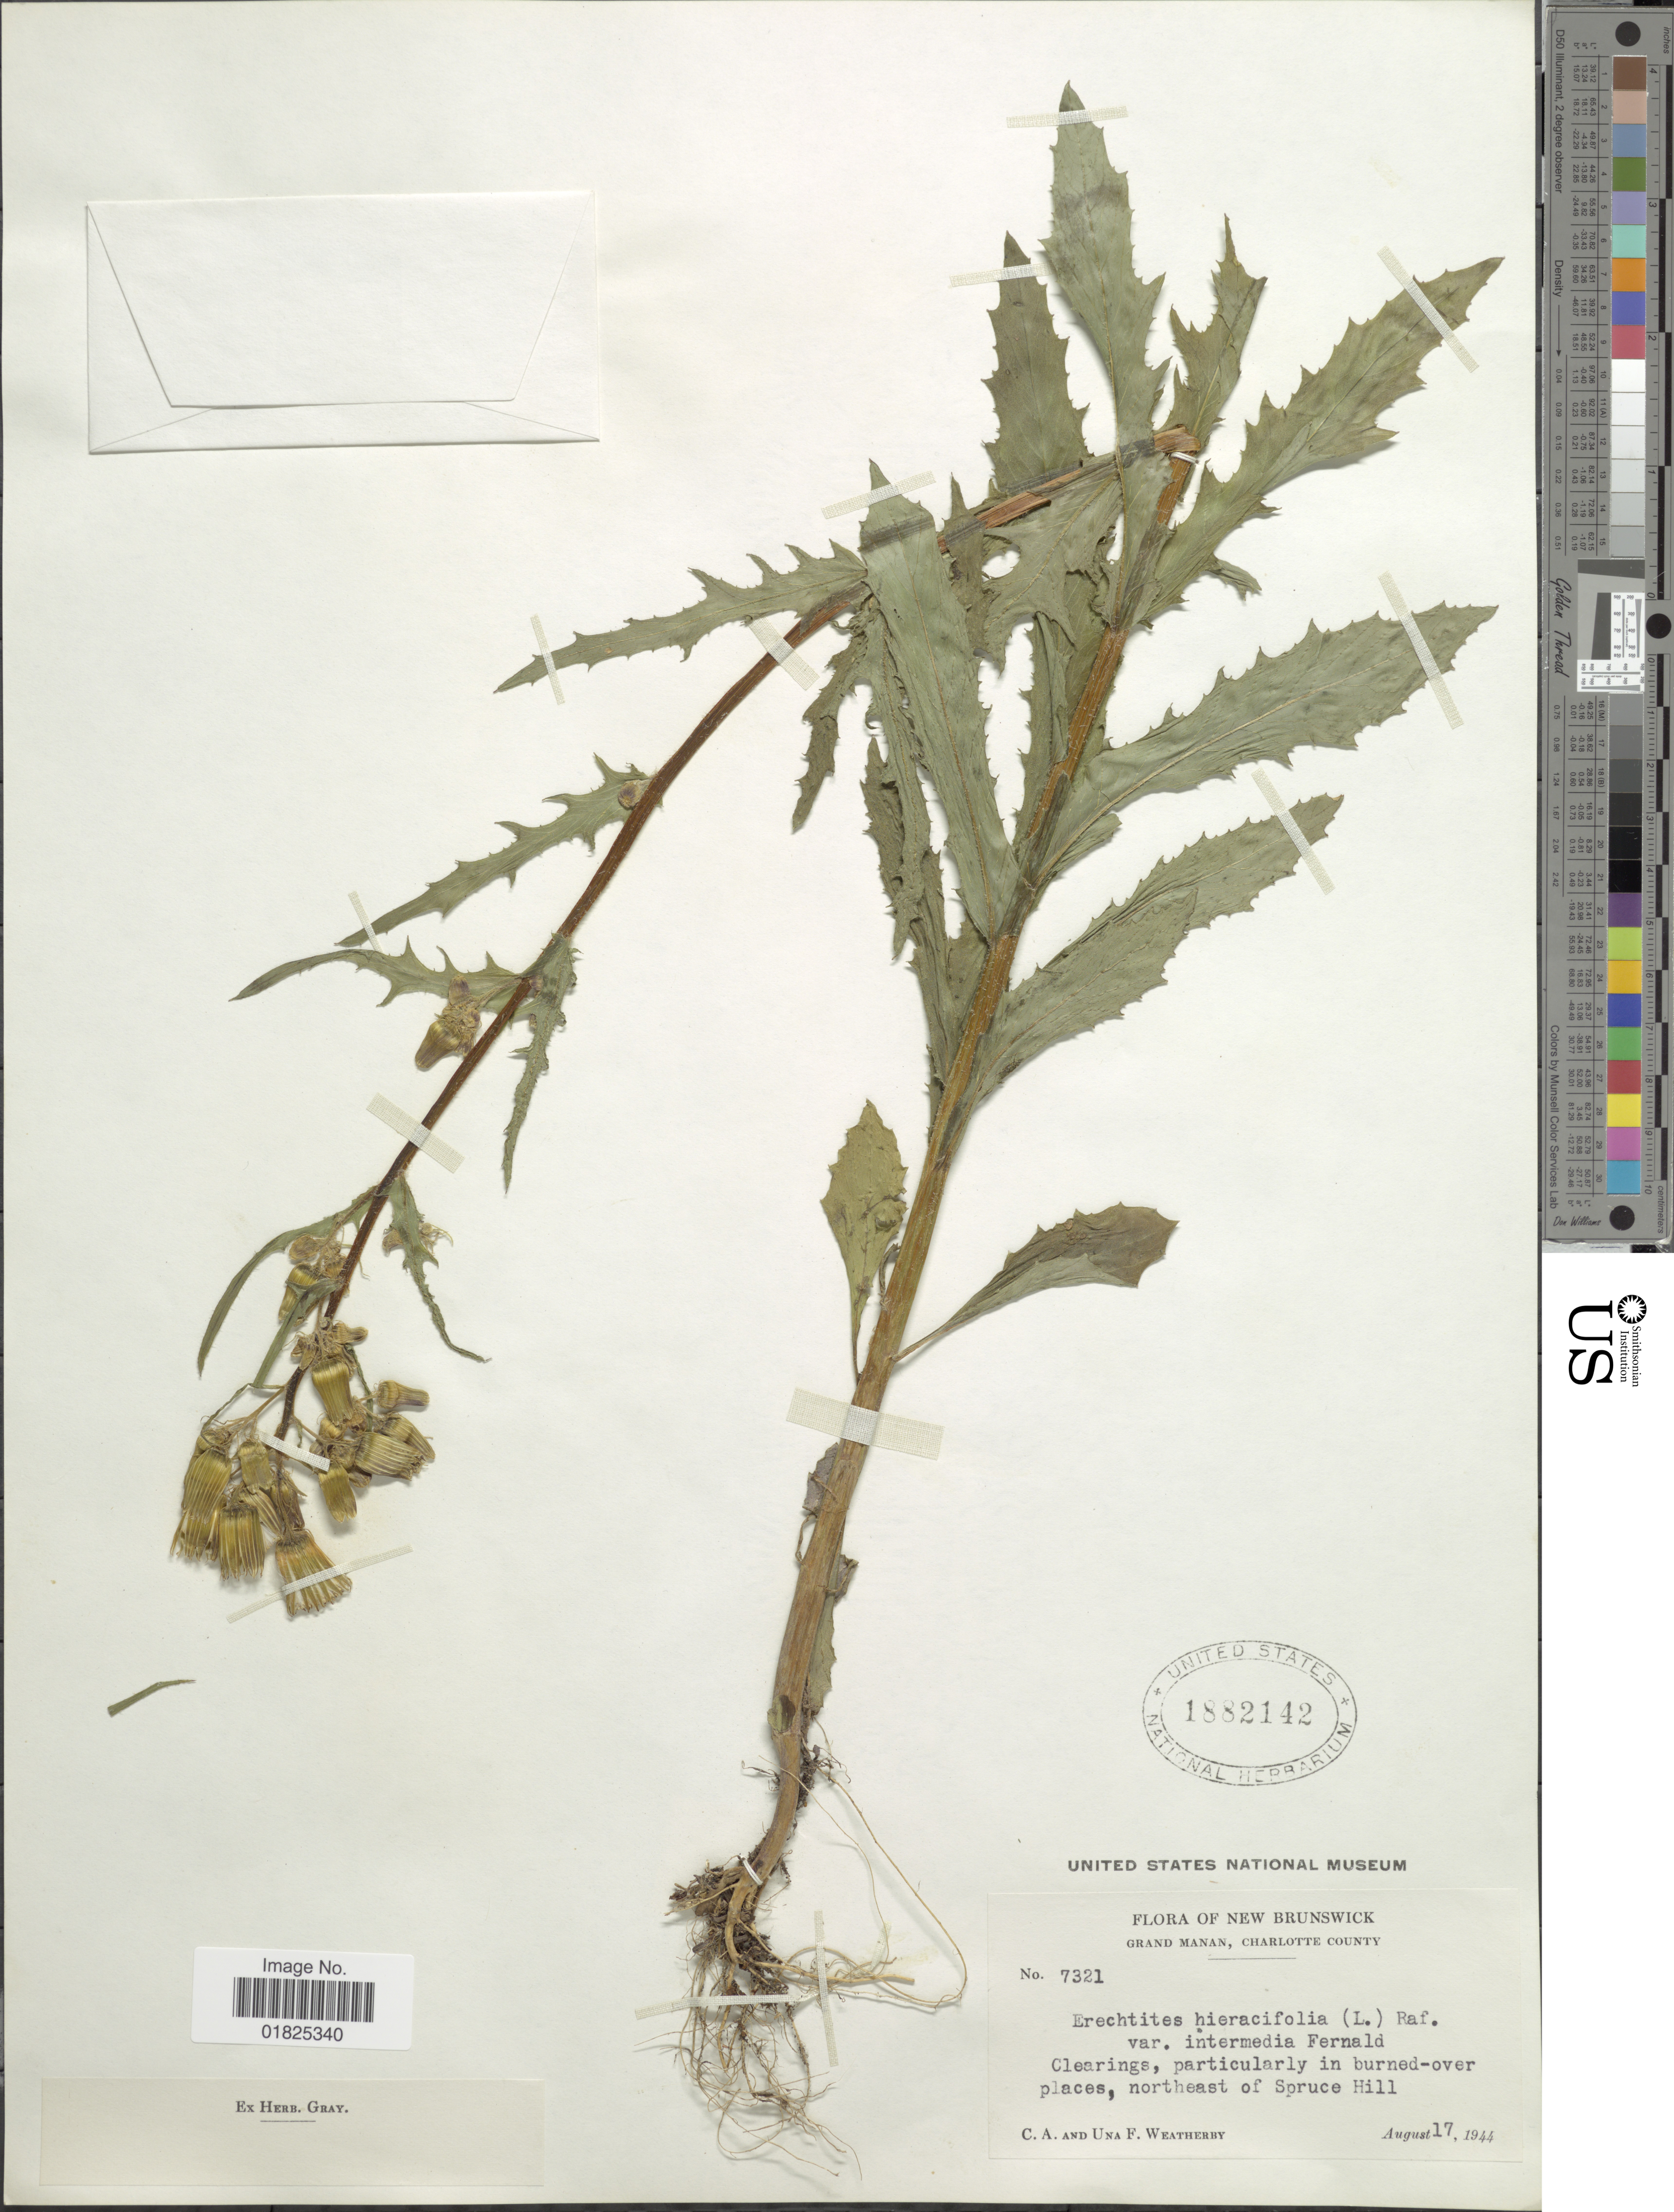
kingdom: Plantae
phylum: Tracheophyta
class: Magnoliopsida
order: Asterales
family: Asteraceae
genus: Erechtites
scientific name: Erechtites hieraciifolius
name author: (L.) Raf. ex DC.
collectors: C. A. Weatherby & U. Weatherby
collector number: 7321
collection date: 1944-08-17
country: Canada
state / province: New Brunswick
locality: Grand Manan, Charlotte County. Northeast of Spruce Hill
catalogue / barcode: US 1882142